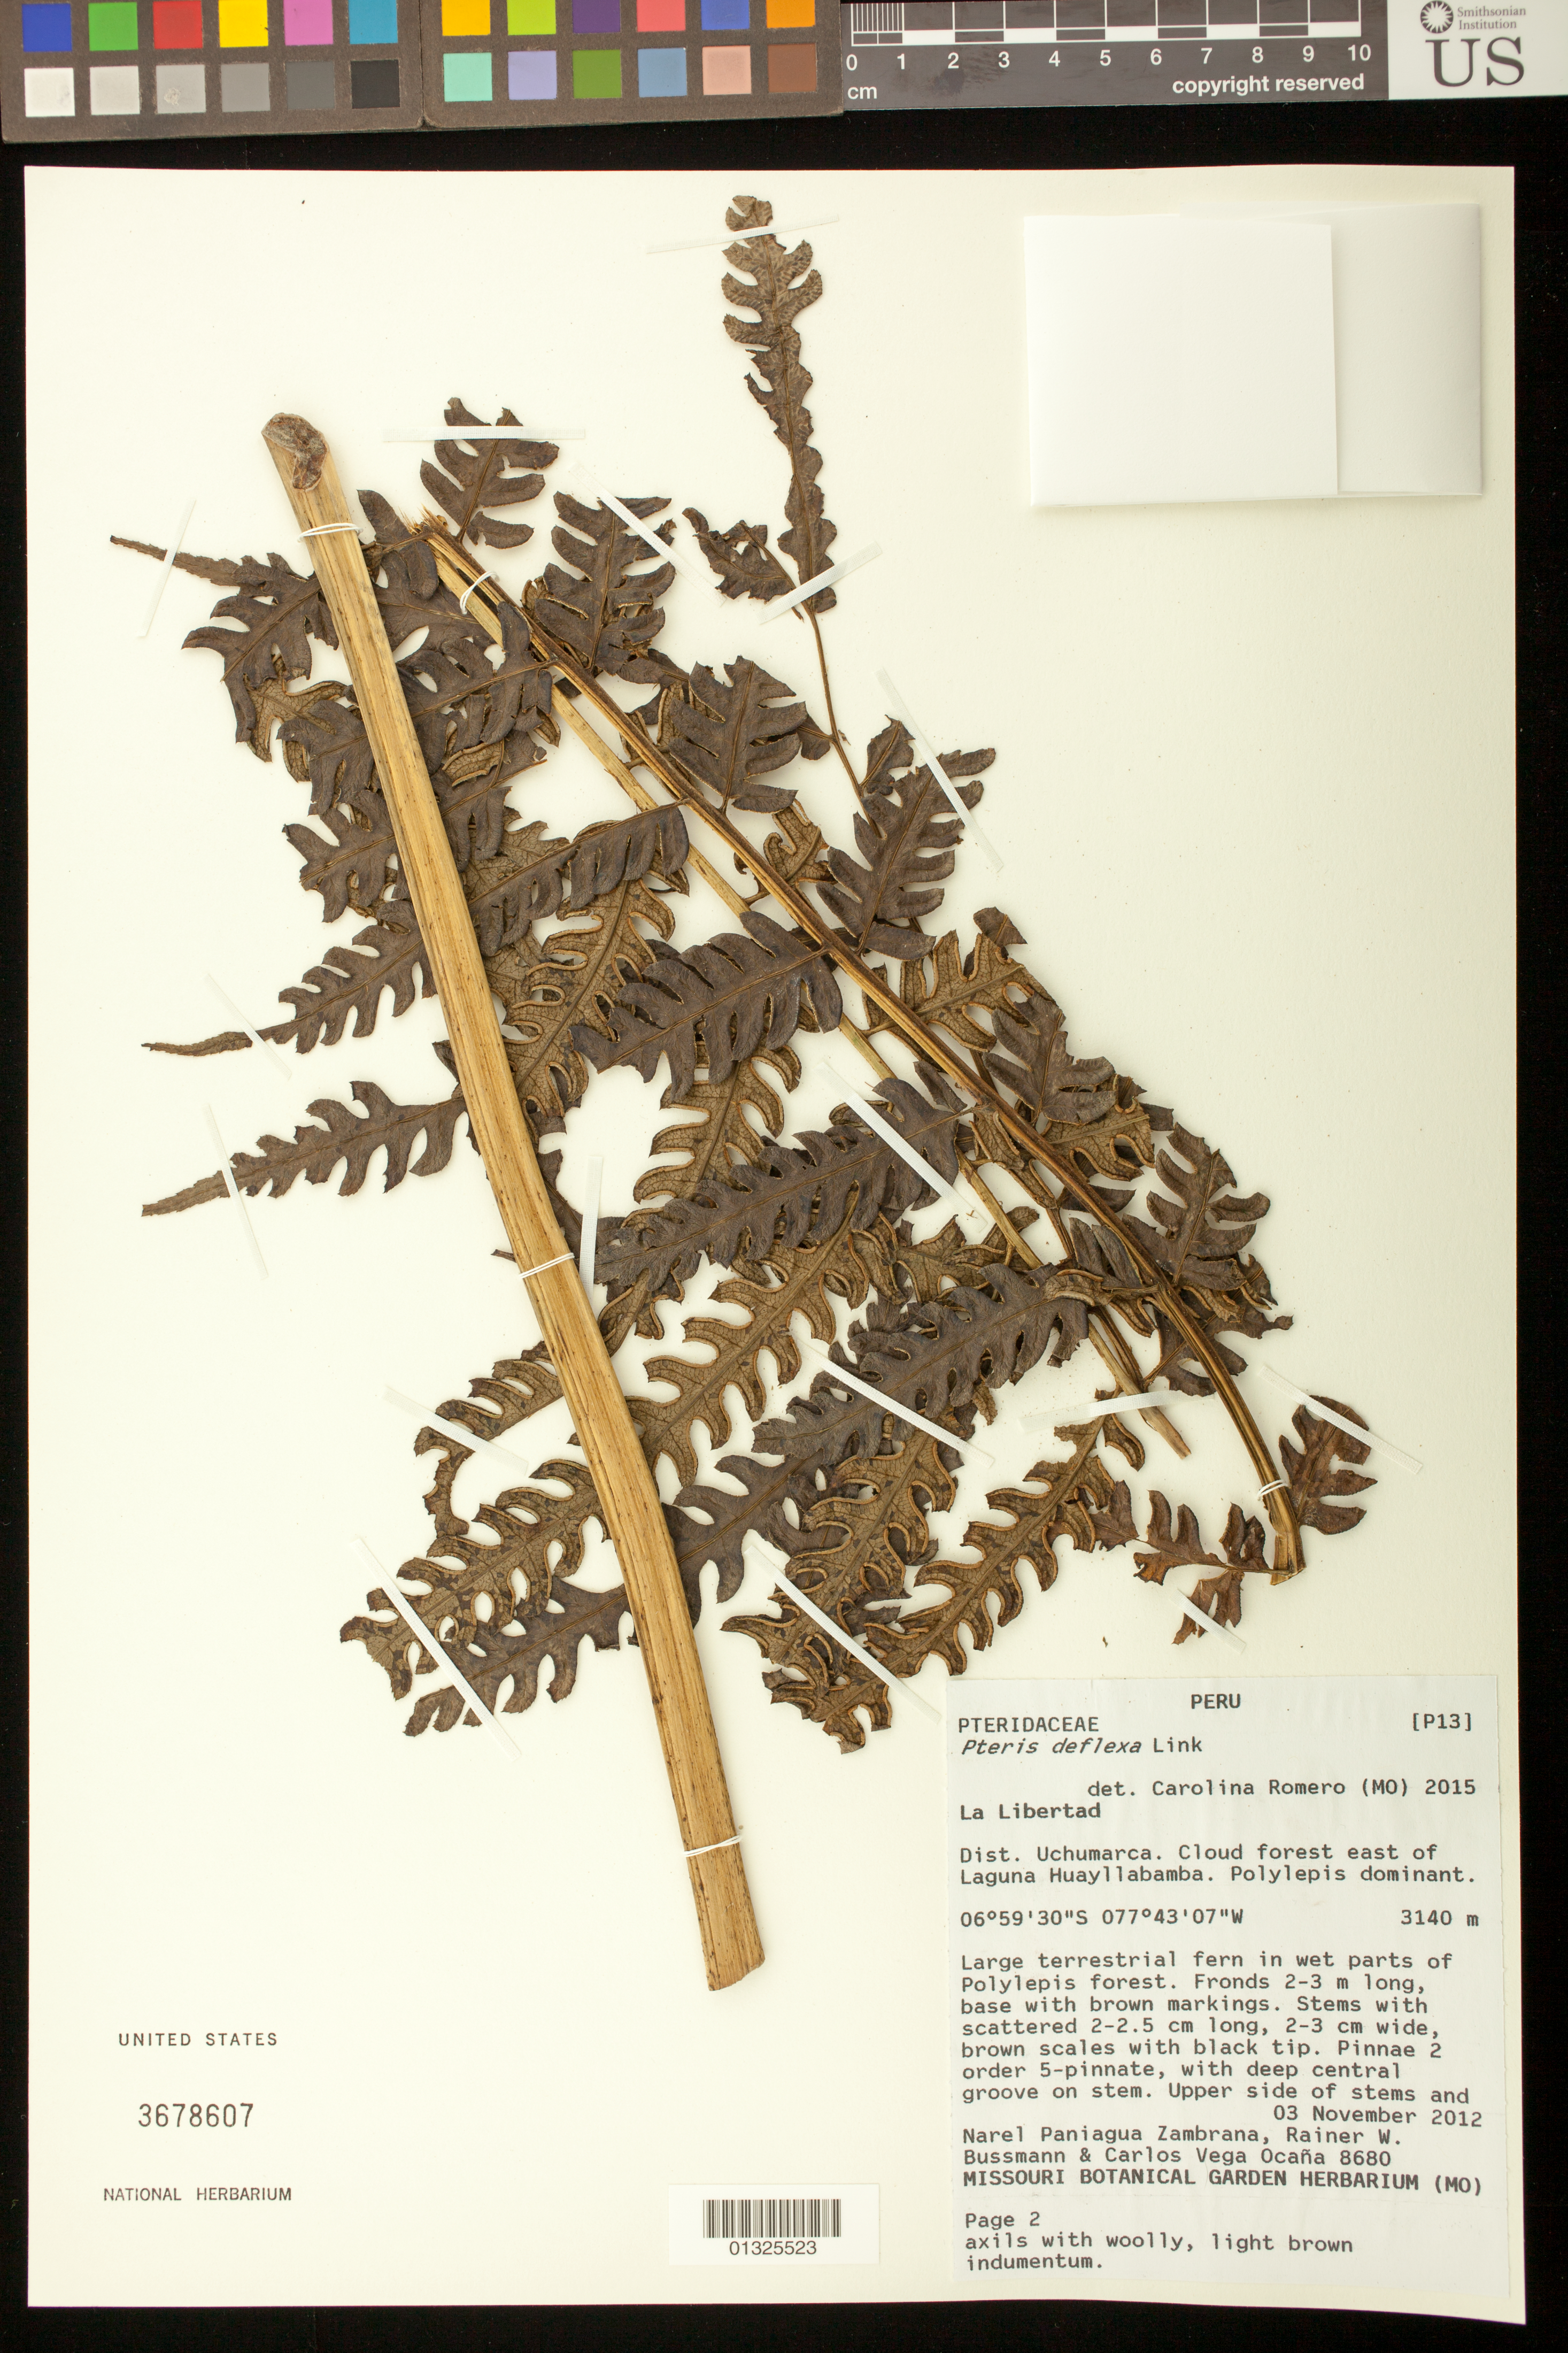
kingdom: Plantae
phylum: Tracheophyta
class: Polypodiopsida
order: Polypodiales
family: Pteridaceae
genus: Pteris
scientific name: Pteris deflexa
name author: Link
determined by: Romero-Hernández, Carolina, (COL)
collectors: N. Paniagua Zambrana, R. W. Bussmann & C. Vega Ocaña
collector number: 8680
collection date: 2012-11-03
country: Peru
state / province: La Libertad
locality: Uchumarca District, Cloud forest east of Laguna Huayllabamba.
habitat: in wet parts of Polylepis forest.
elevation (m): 3140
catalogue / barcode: US 3678607